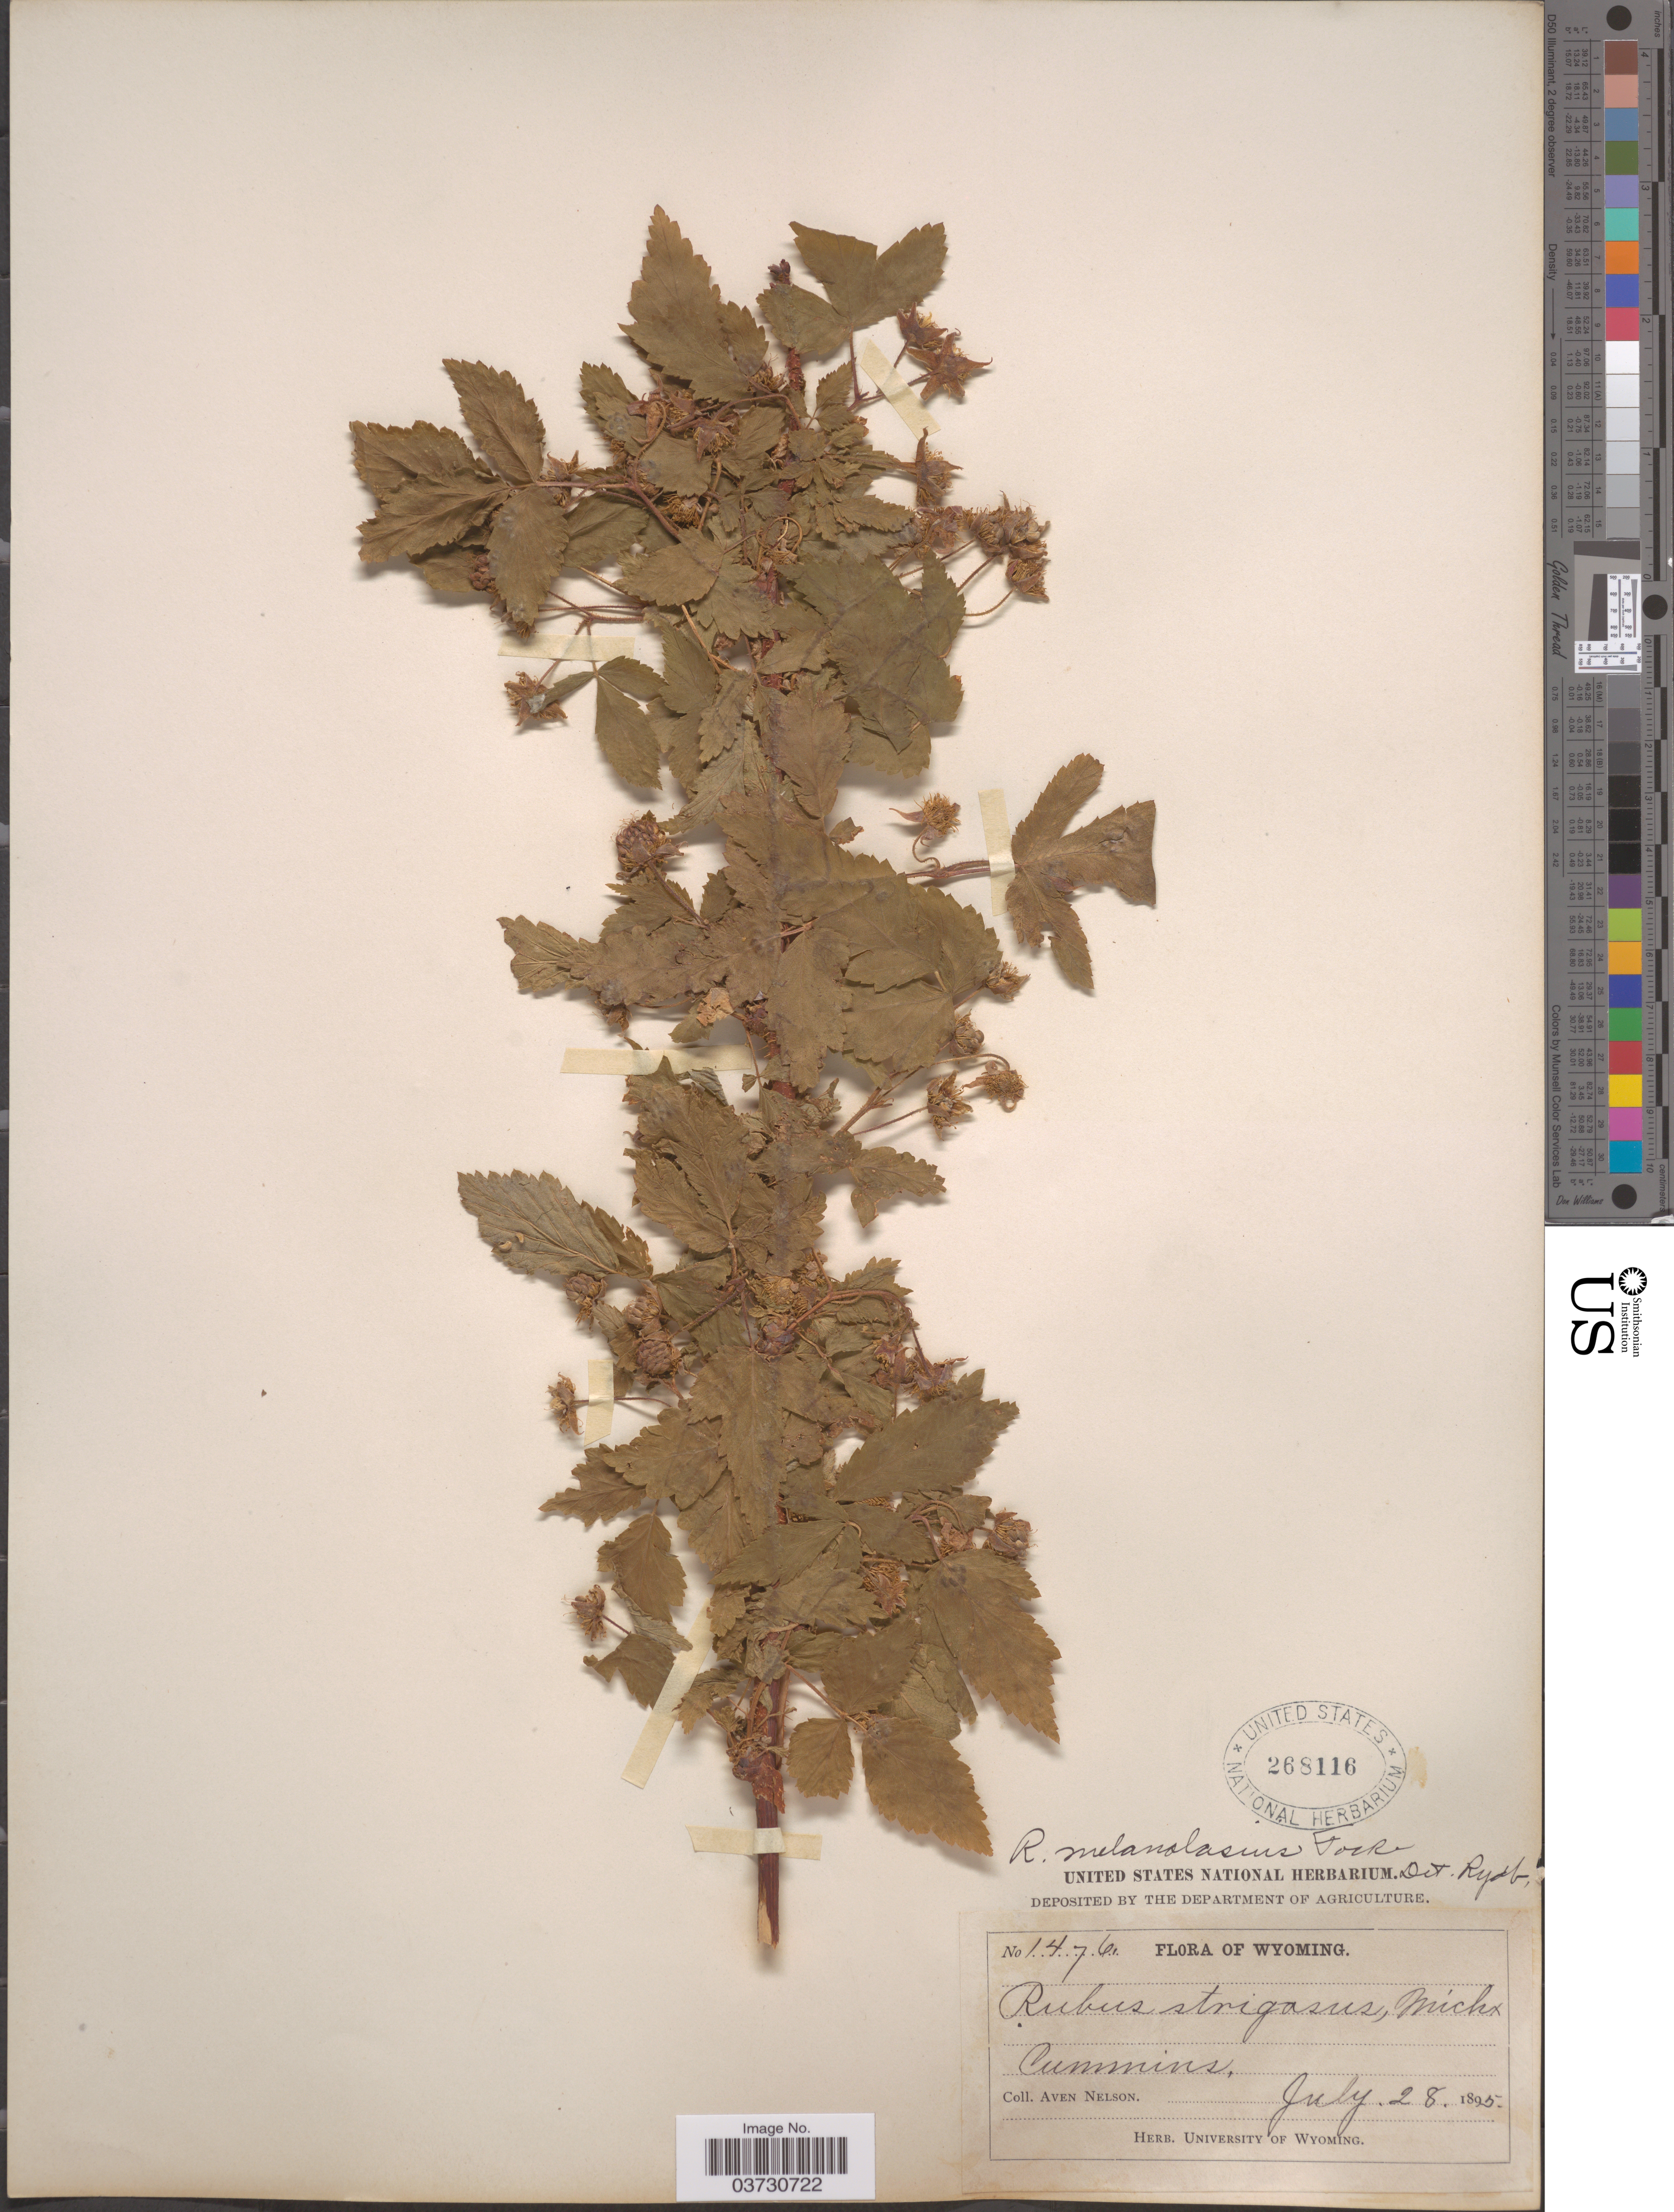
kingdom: Plantae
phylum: Tracheophyta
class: Magnoliopsida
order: Rosales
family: Rosaceae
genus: Rubus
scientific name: Rubus melanolasius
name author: Dieck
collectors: A. Nelson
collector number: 1476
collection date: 1895-07-28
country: United States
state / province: Wyoming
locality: Cummins.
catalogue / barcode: US 268116